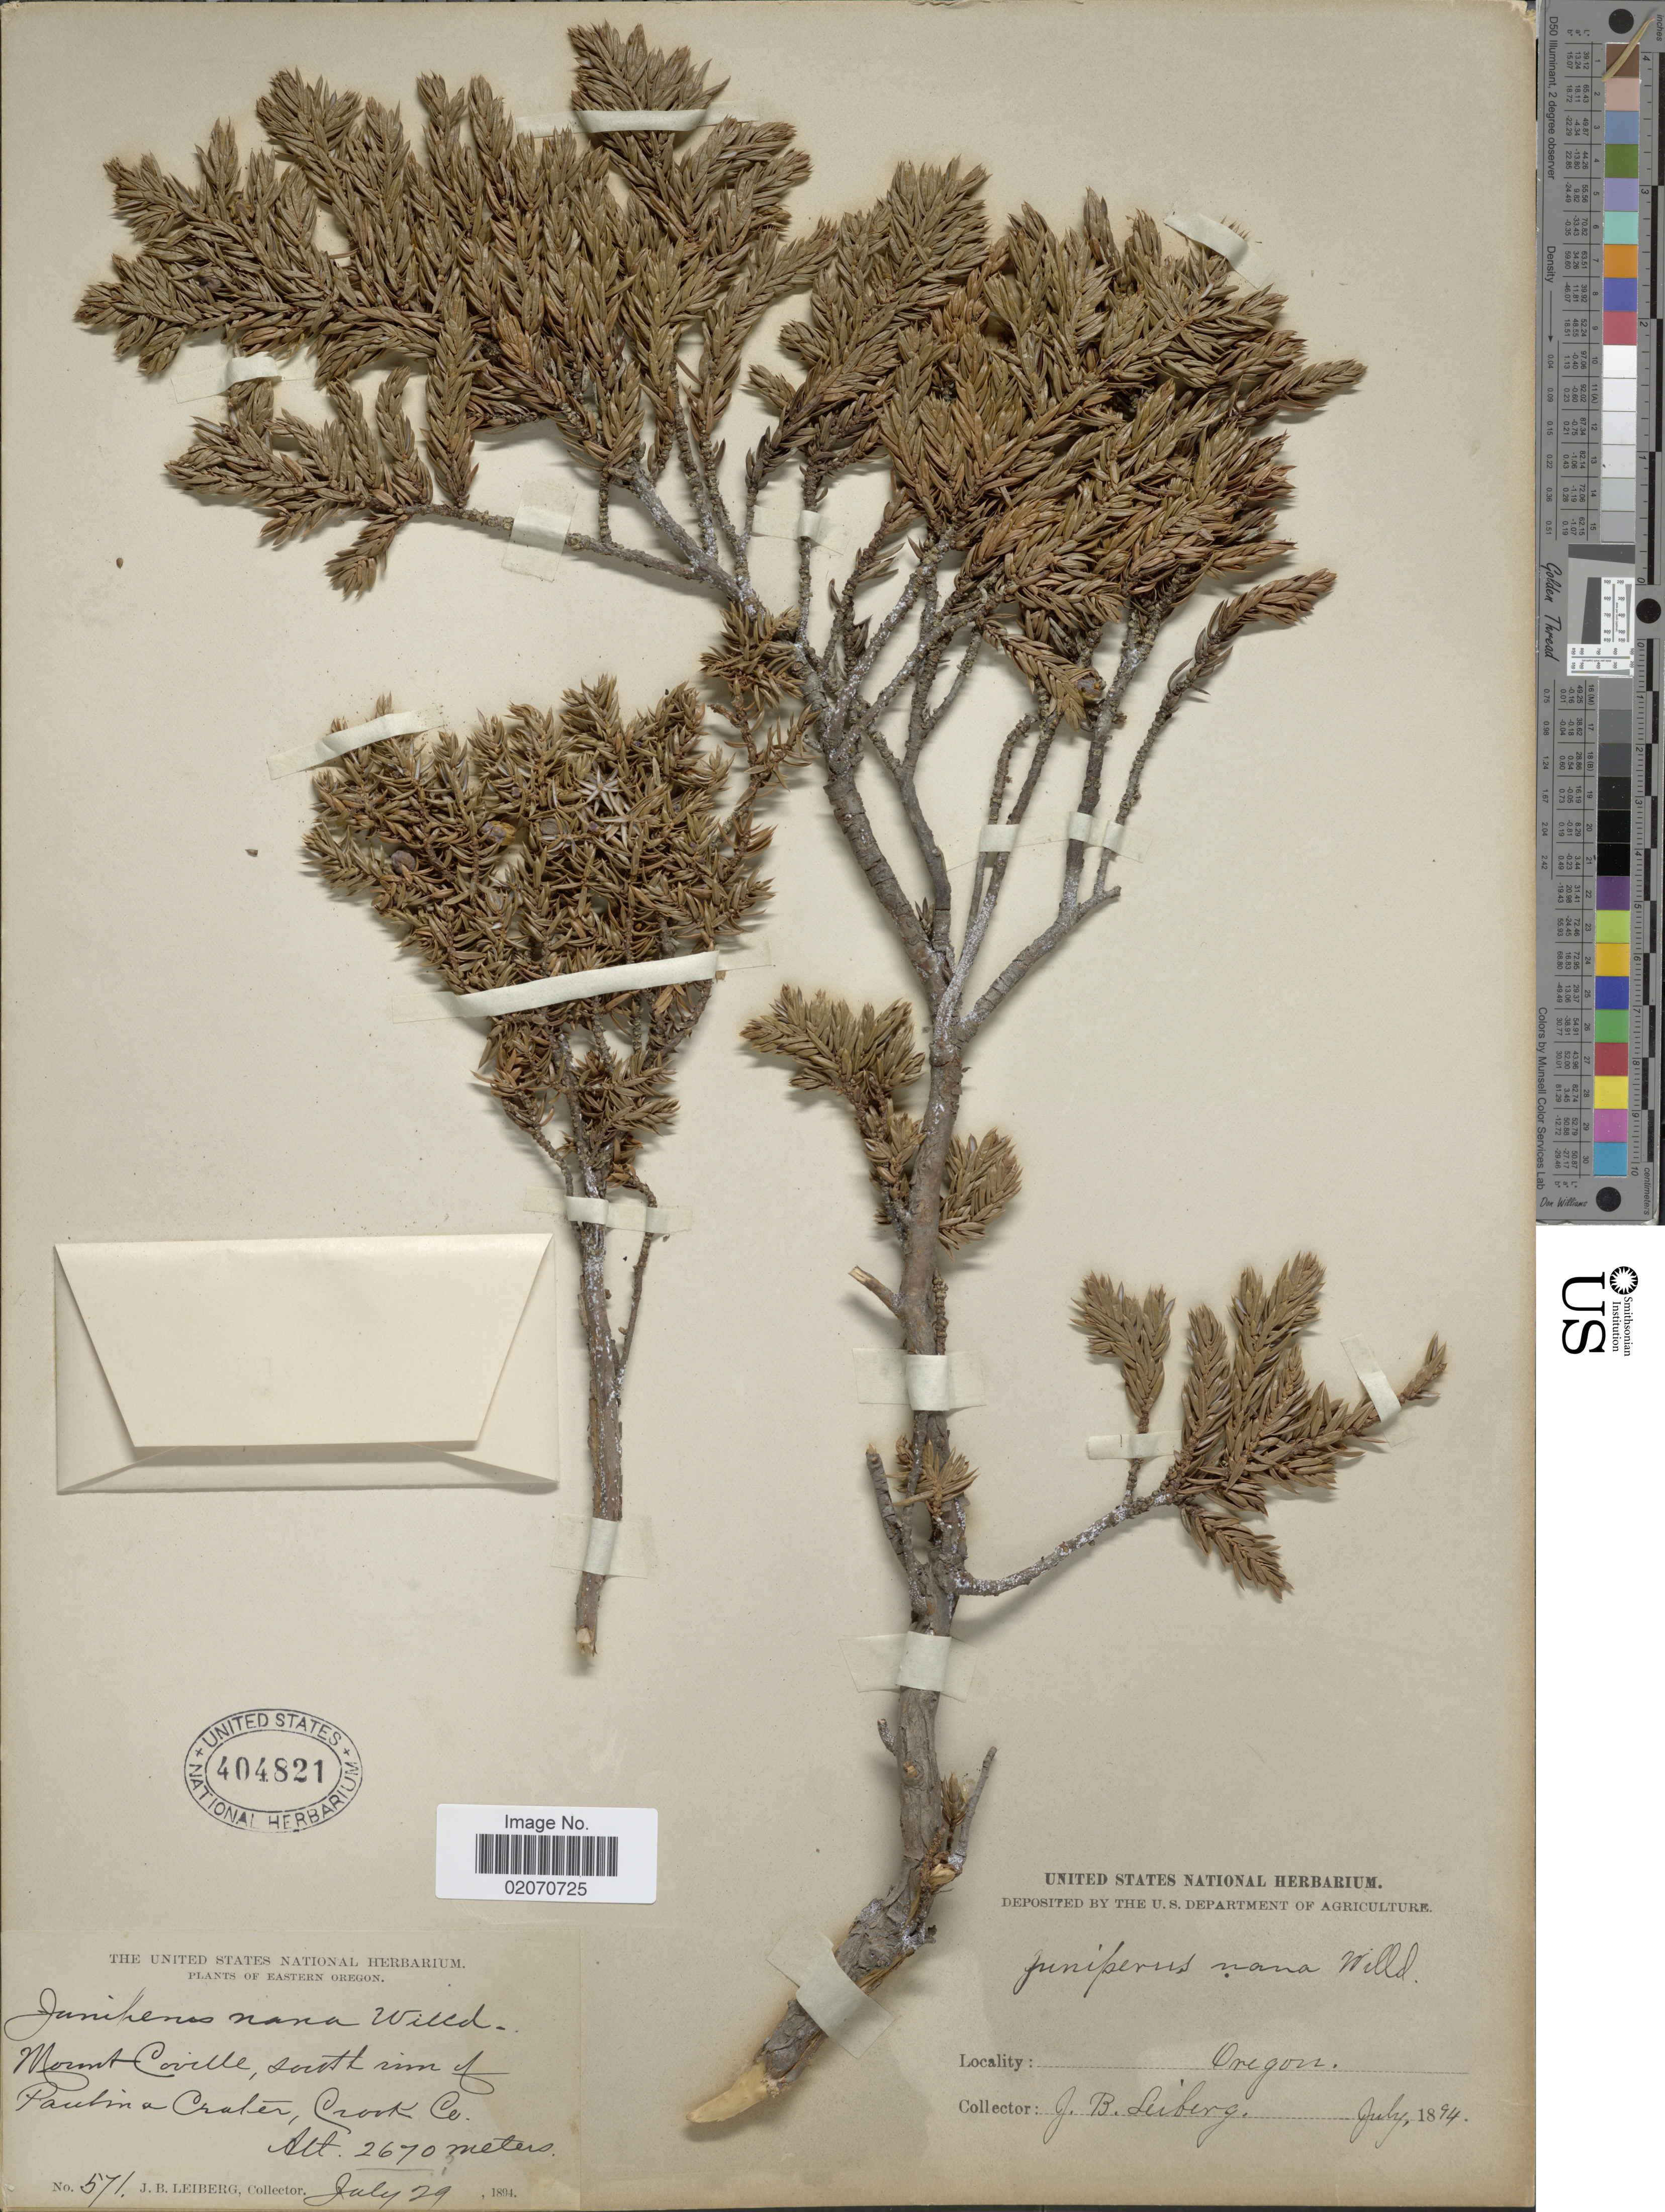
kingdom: Plantae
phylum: Tracheophyta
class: Pinopsida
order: Pinales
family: Cupressaceae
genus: Juniperus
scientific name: Juniperus communis var. jackii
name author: Rehder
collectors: J. B. Leiberg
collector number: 571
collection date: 1894-07-29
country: United States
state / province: Oregon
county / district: Crook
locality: Mount Coville, south rim of Pautina Crater, Crook Co.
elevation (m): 2670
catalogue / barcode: US 404821